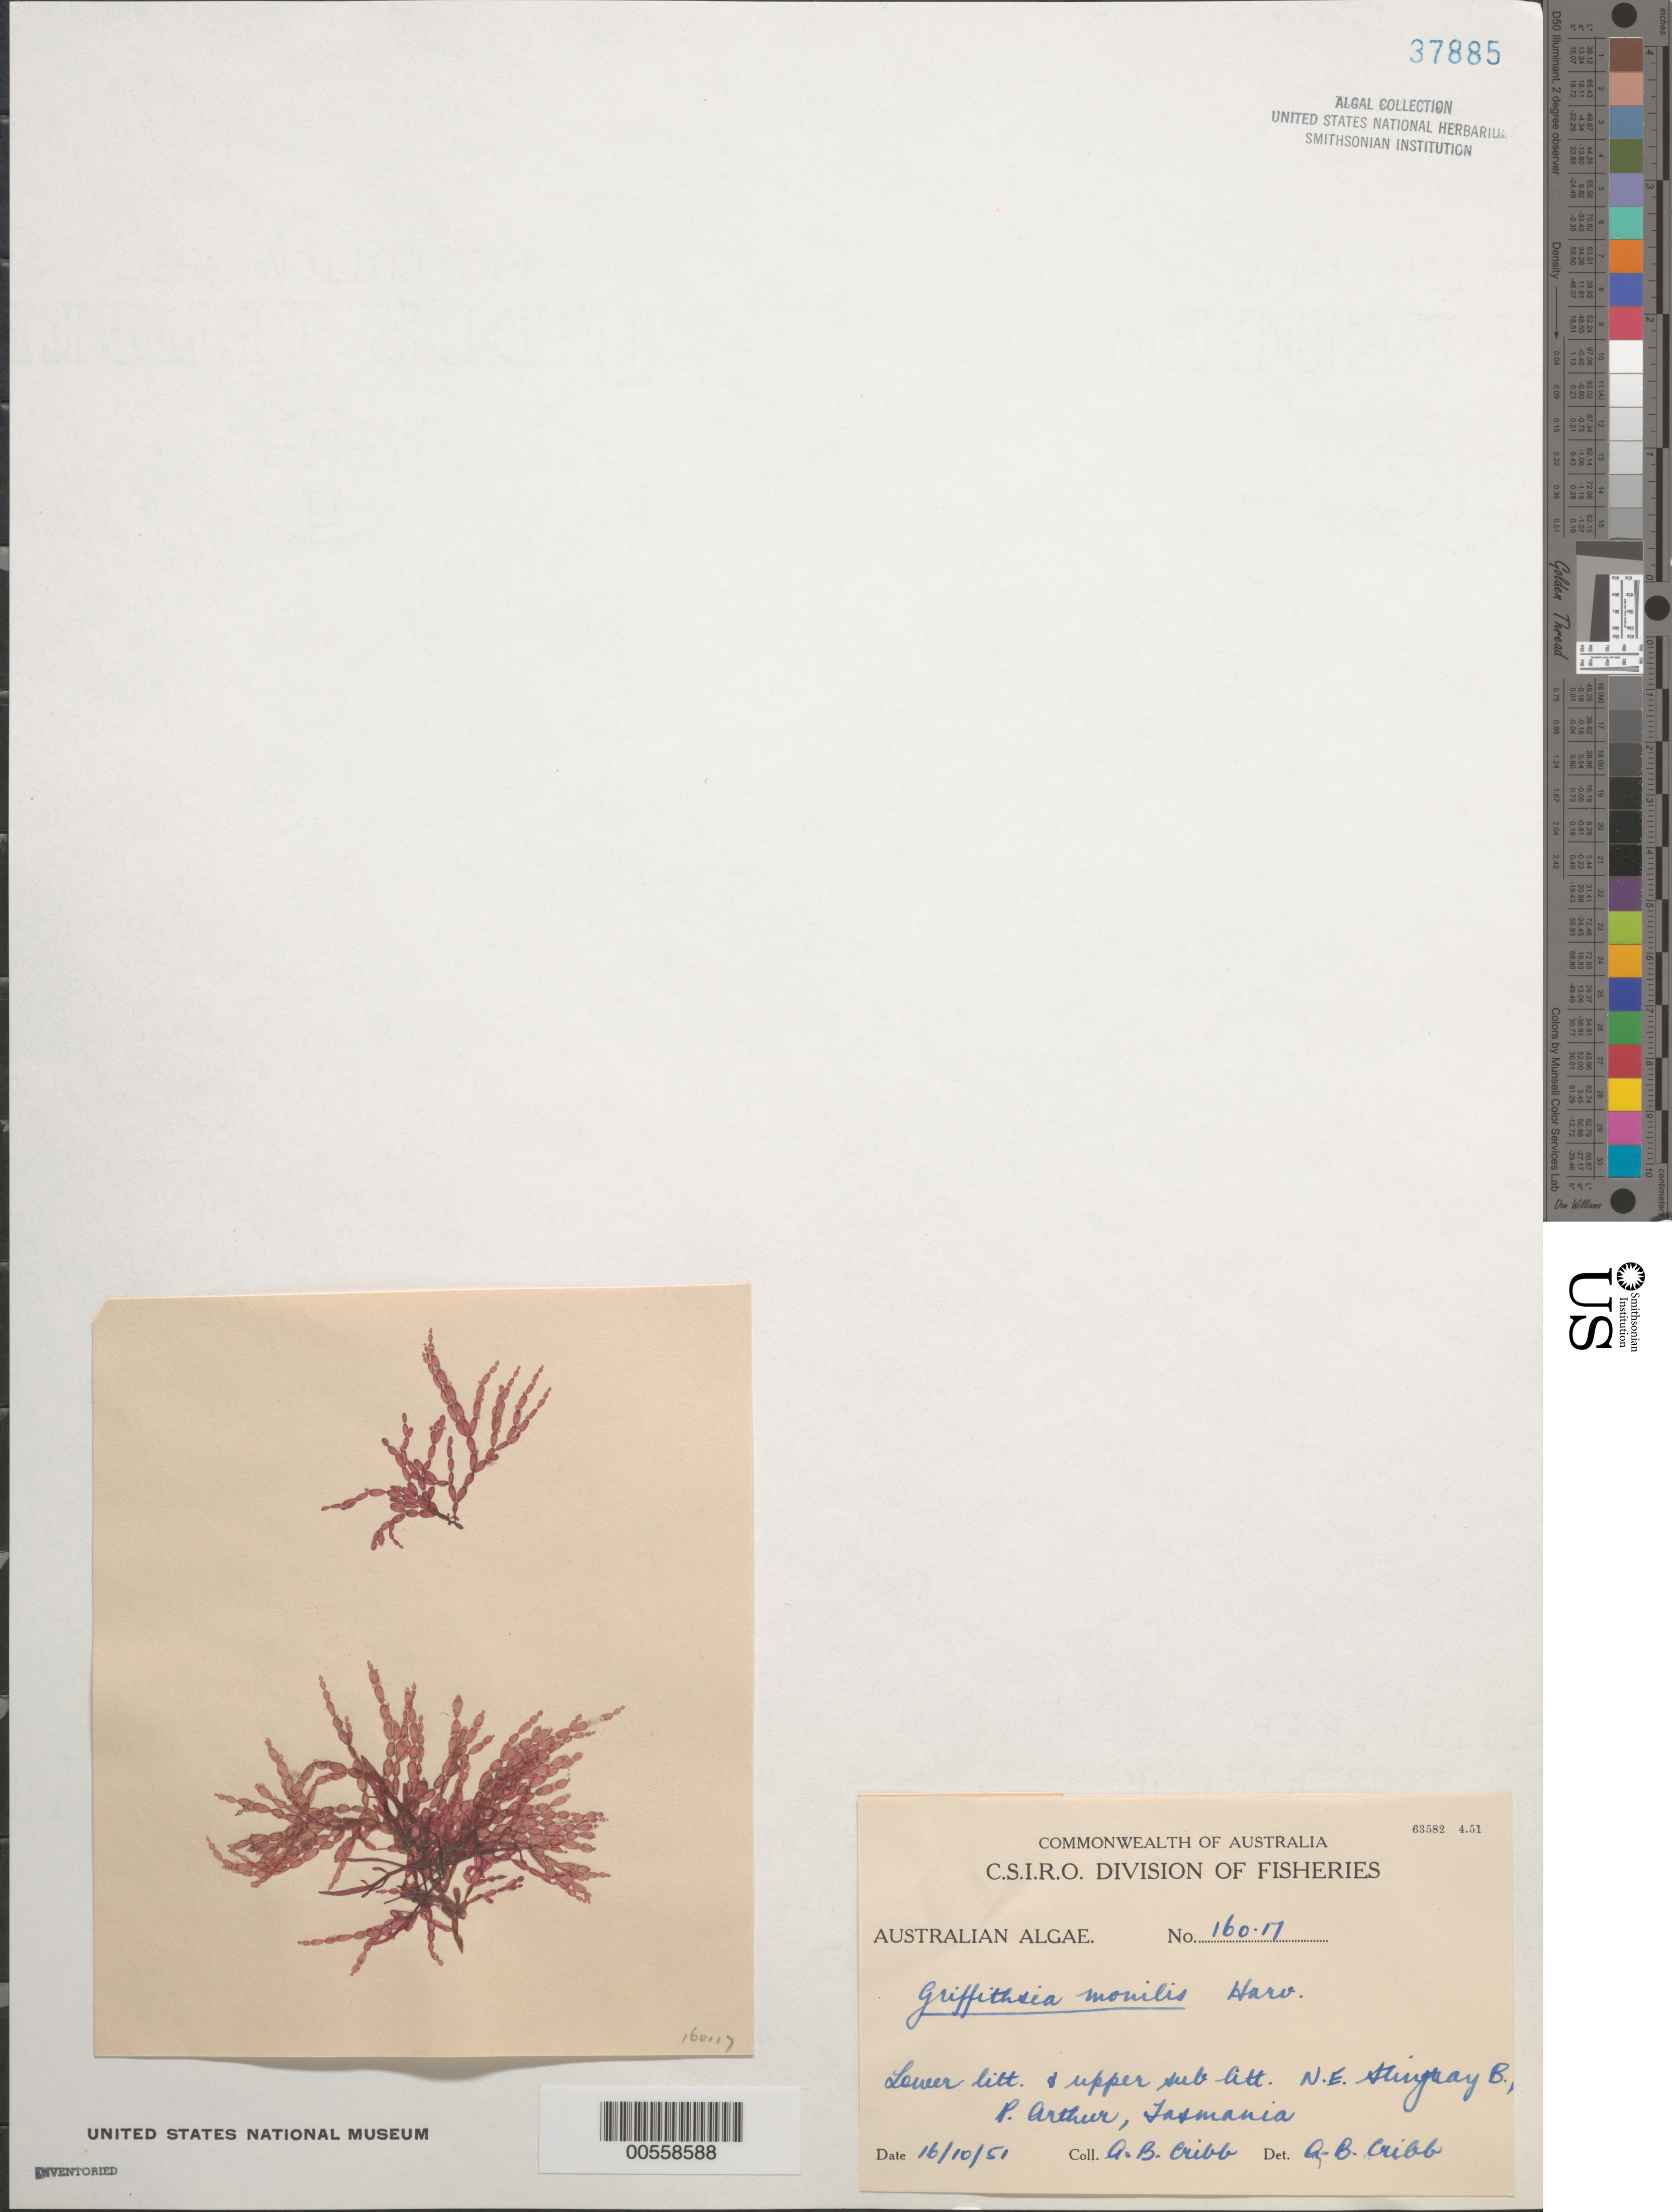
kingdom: Plantae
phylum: Rhodophyta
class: Florideophyceae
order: Ceramiales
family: Wrangeliaceae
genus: Griffithsia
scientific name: Griffithsia monilis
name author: Harv.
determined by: Cribb, A. B.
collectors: A. Cribb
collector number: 160.17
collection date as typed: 16 Oct 1951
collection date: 1951-10-16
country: Australia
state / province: Tasmania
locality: Port arthur, northeast stingray bay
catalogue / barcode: US 37885